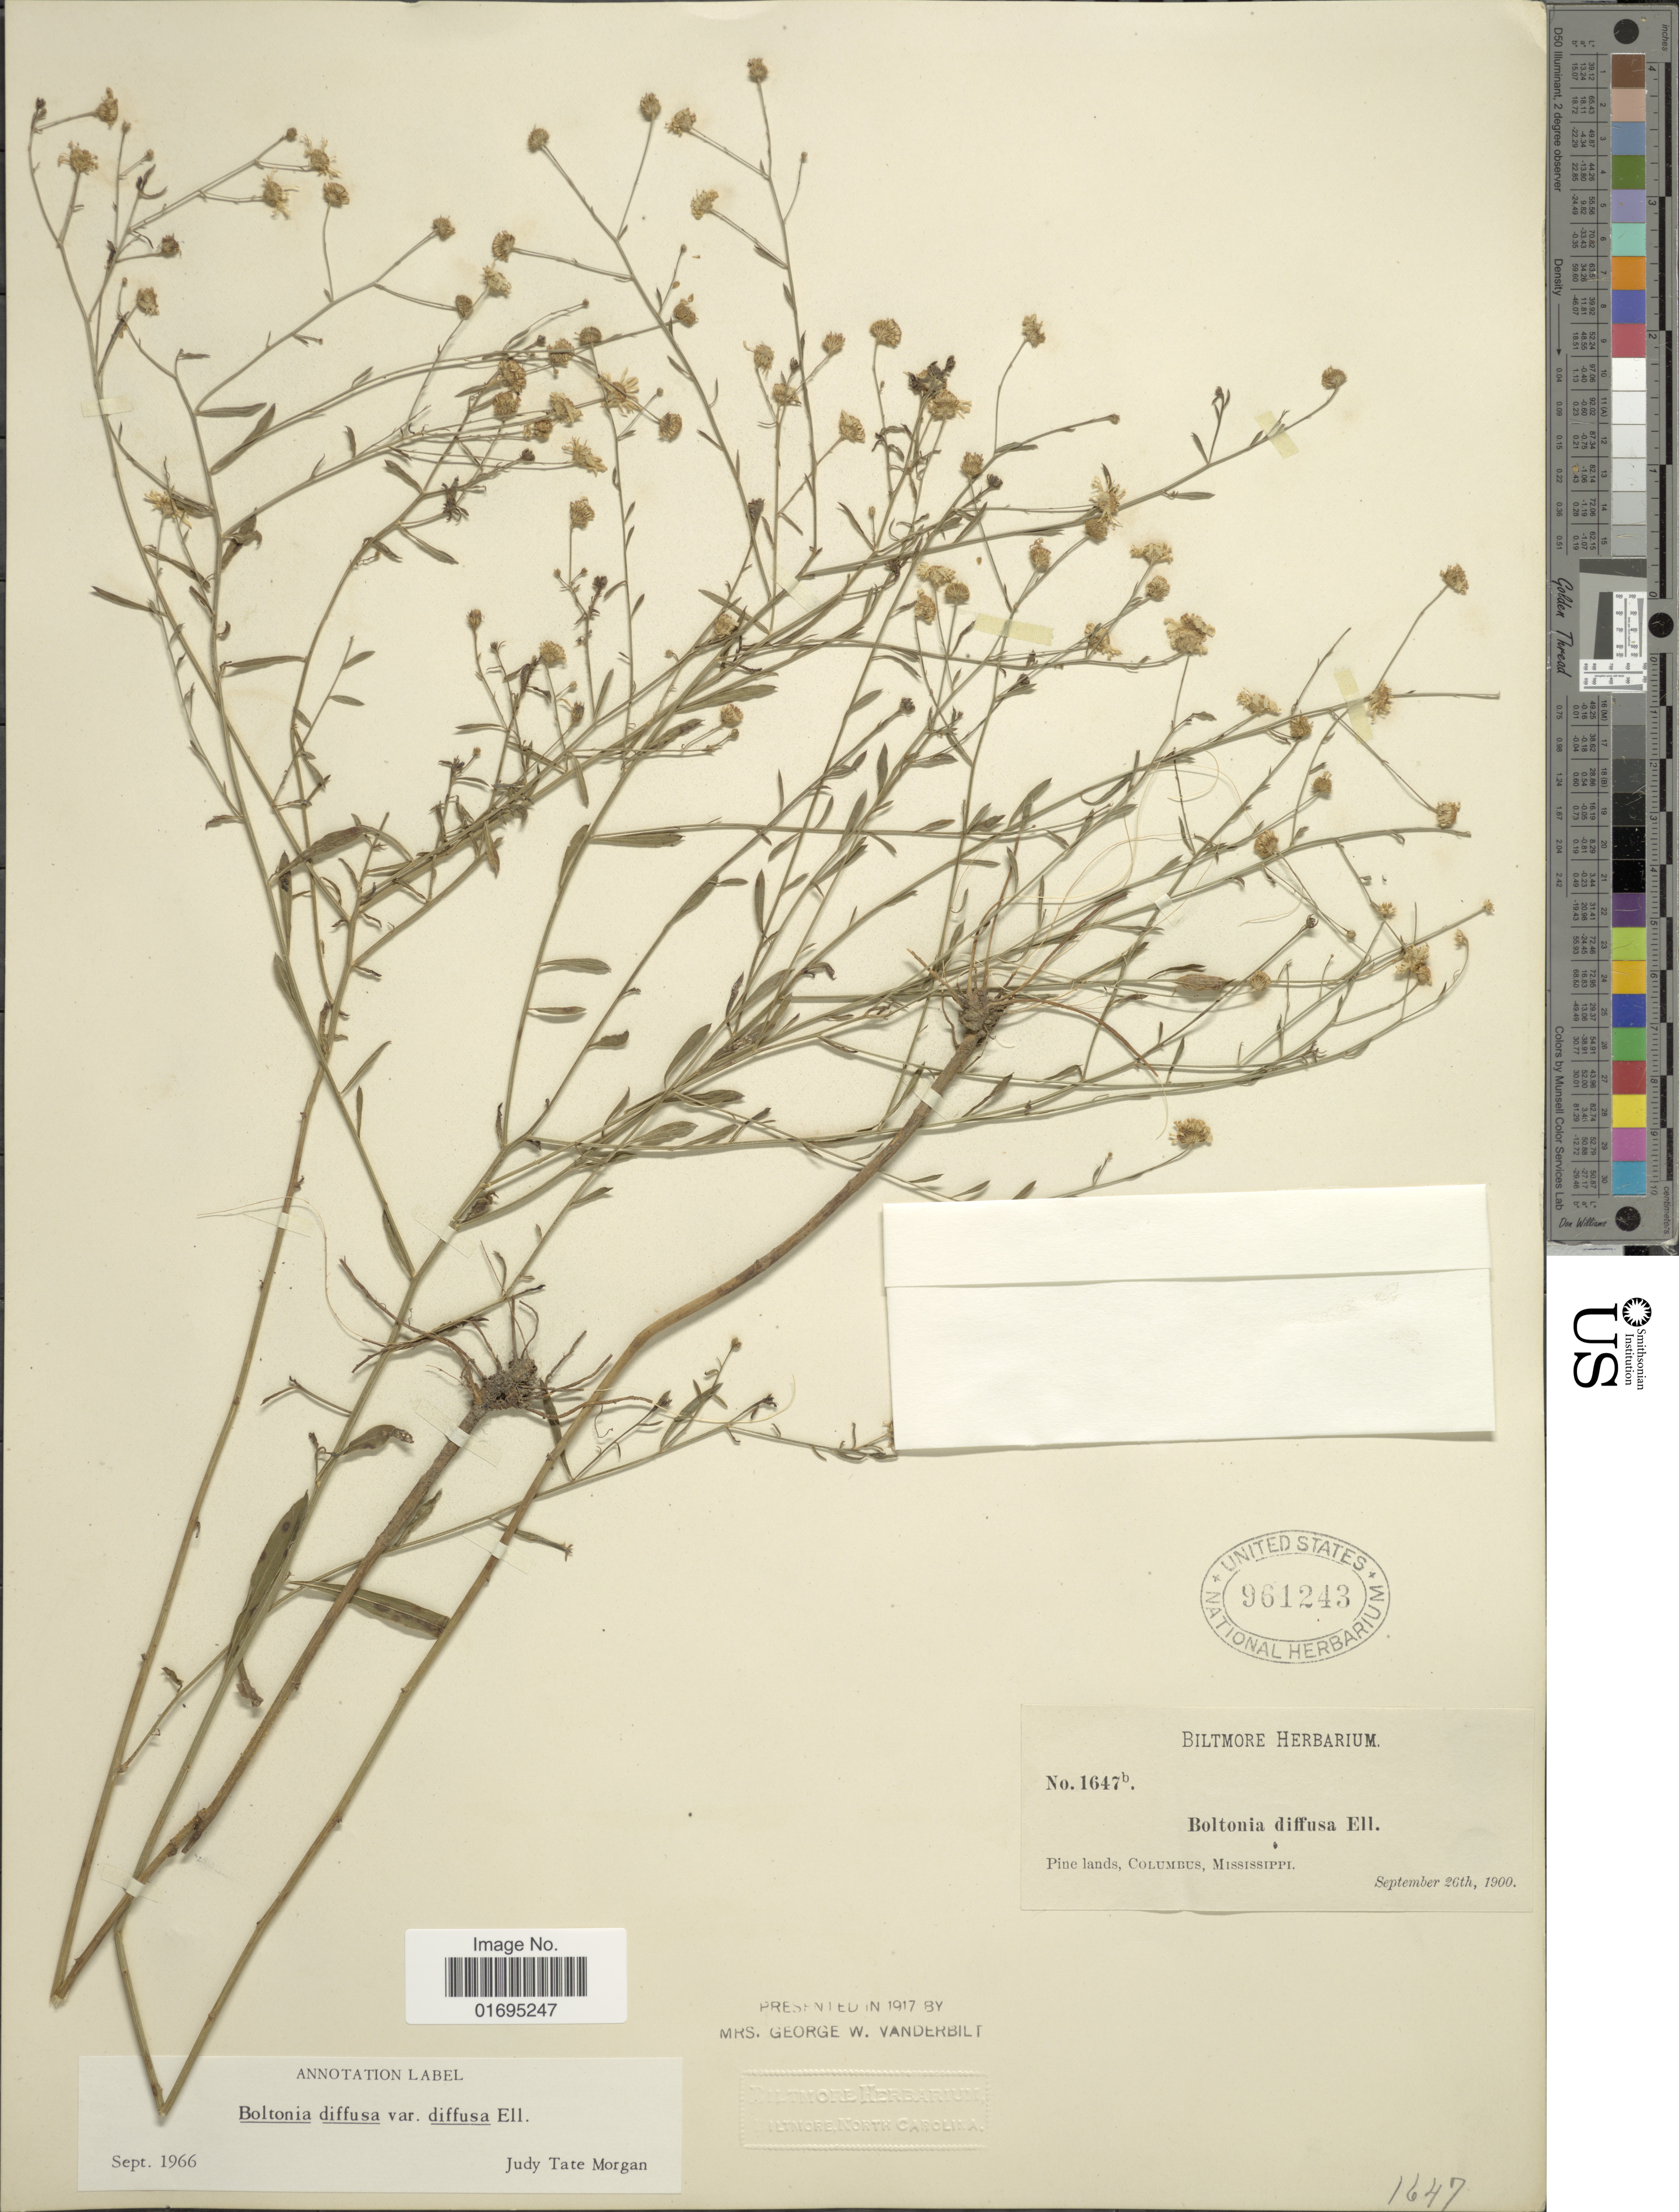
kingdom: Plantae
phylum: Tracheophyta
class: Magnoliopsida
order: Asterales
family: Asteraceae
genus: Boltonia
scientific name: Boltonia diffusa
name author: Elliott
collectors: ex herb. Biltmore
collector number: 1647b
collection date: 1900-09-26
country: United States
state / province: Mississippi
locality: Columbus, Mississippi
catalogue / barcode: US 961243